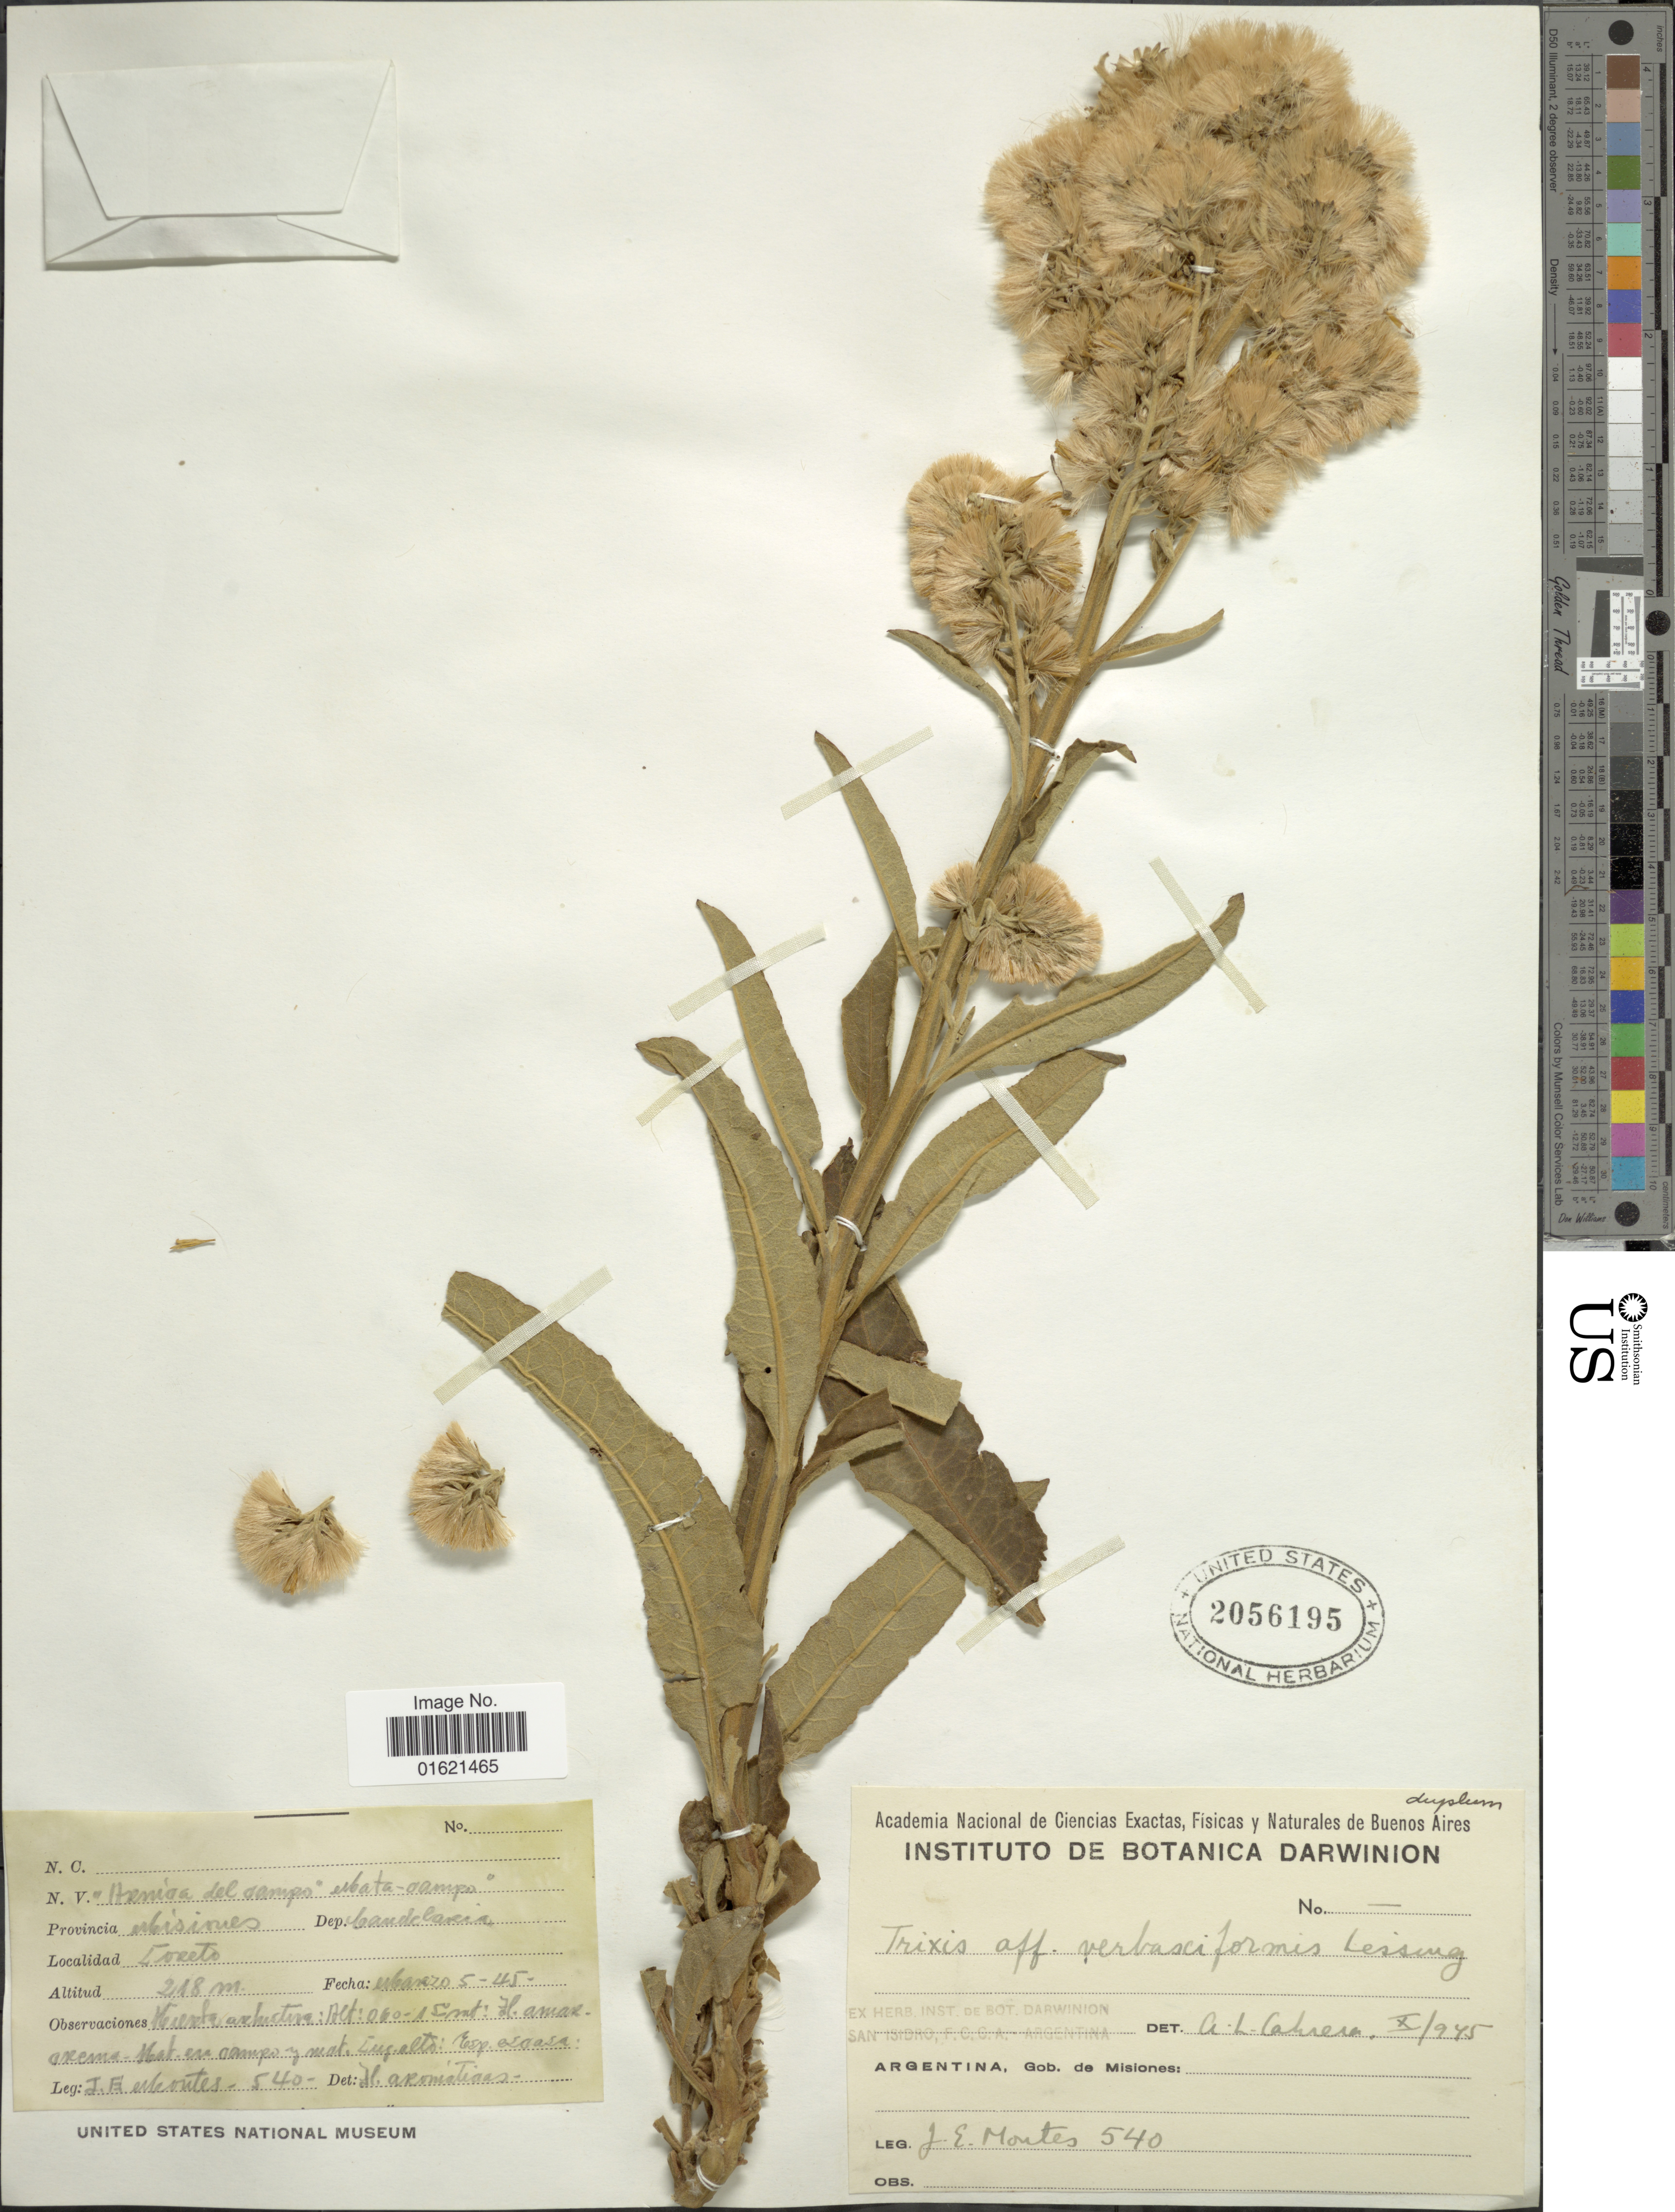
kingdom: Plantae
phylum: Tracheophyta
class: Magnoliopsida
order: Asterales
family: Asteraceae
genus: Trixis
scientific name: Trixis nobilis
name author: (Vell.) Katinas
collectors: J. E. Montes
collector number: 540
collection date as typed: Transcribed d/m/y: /5/45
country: Argentina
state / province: Misiones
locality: Gob. de Misiones, Loreto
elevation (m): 218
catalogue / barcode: US 2056195